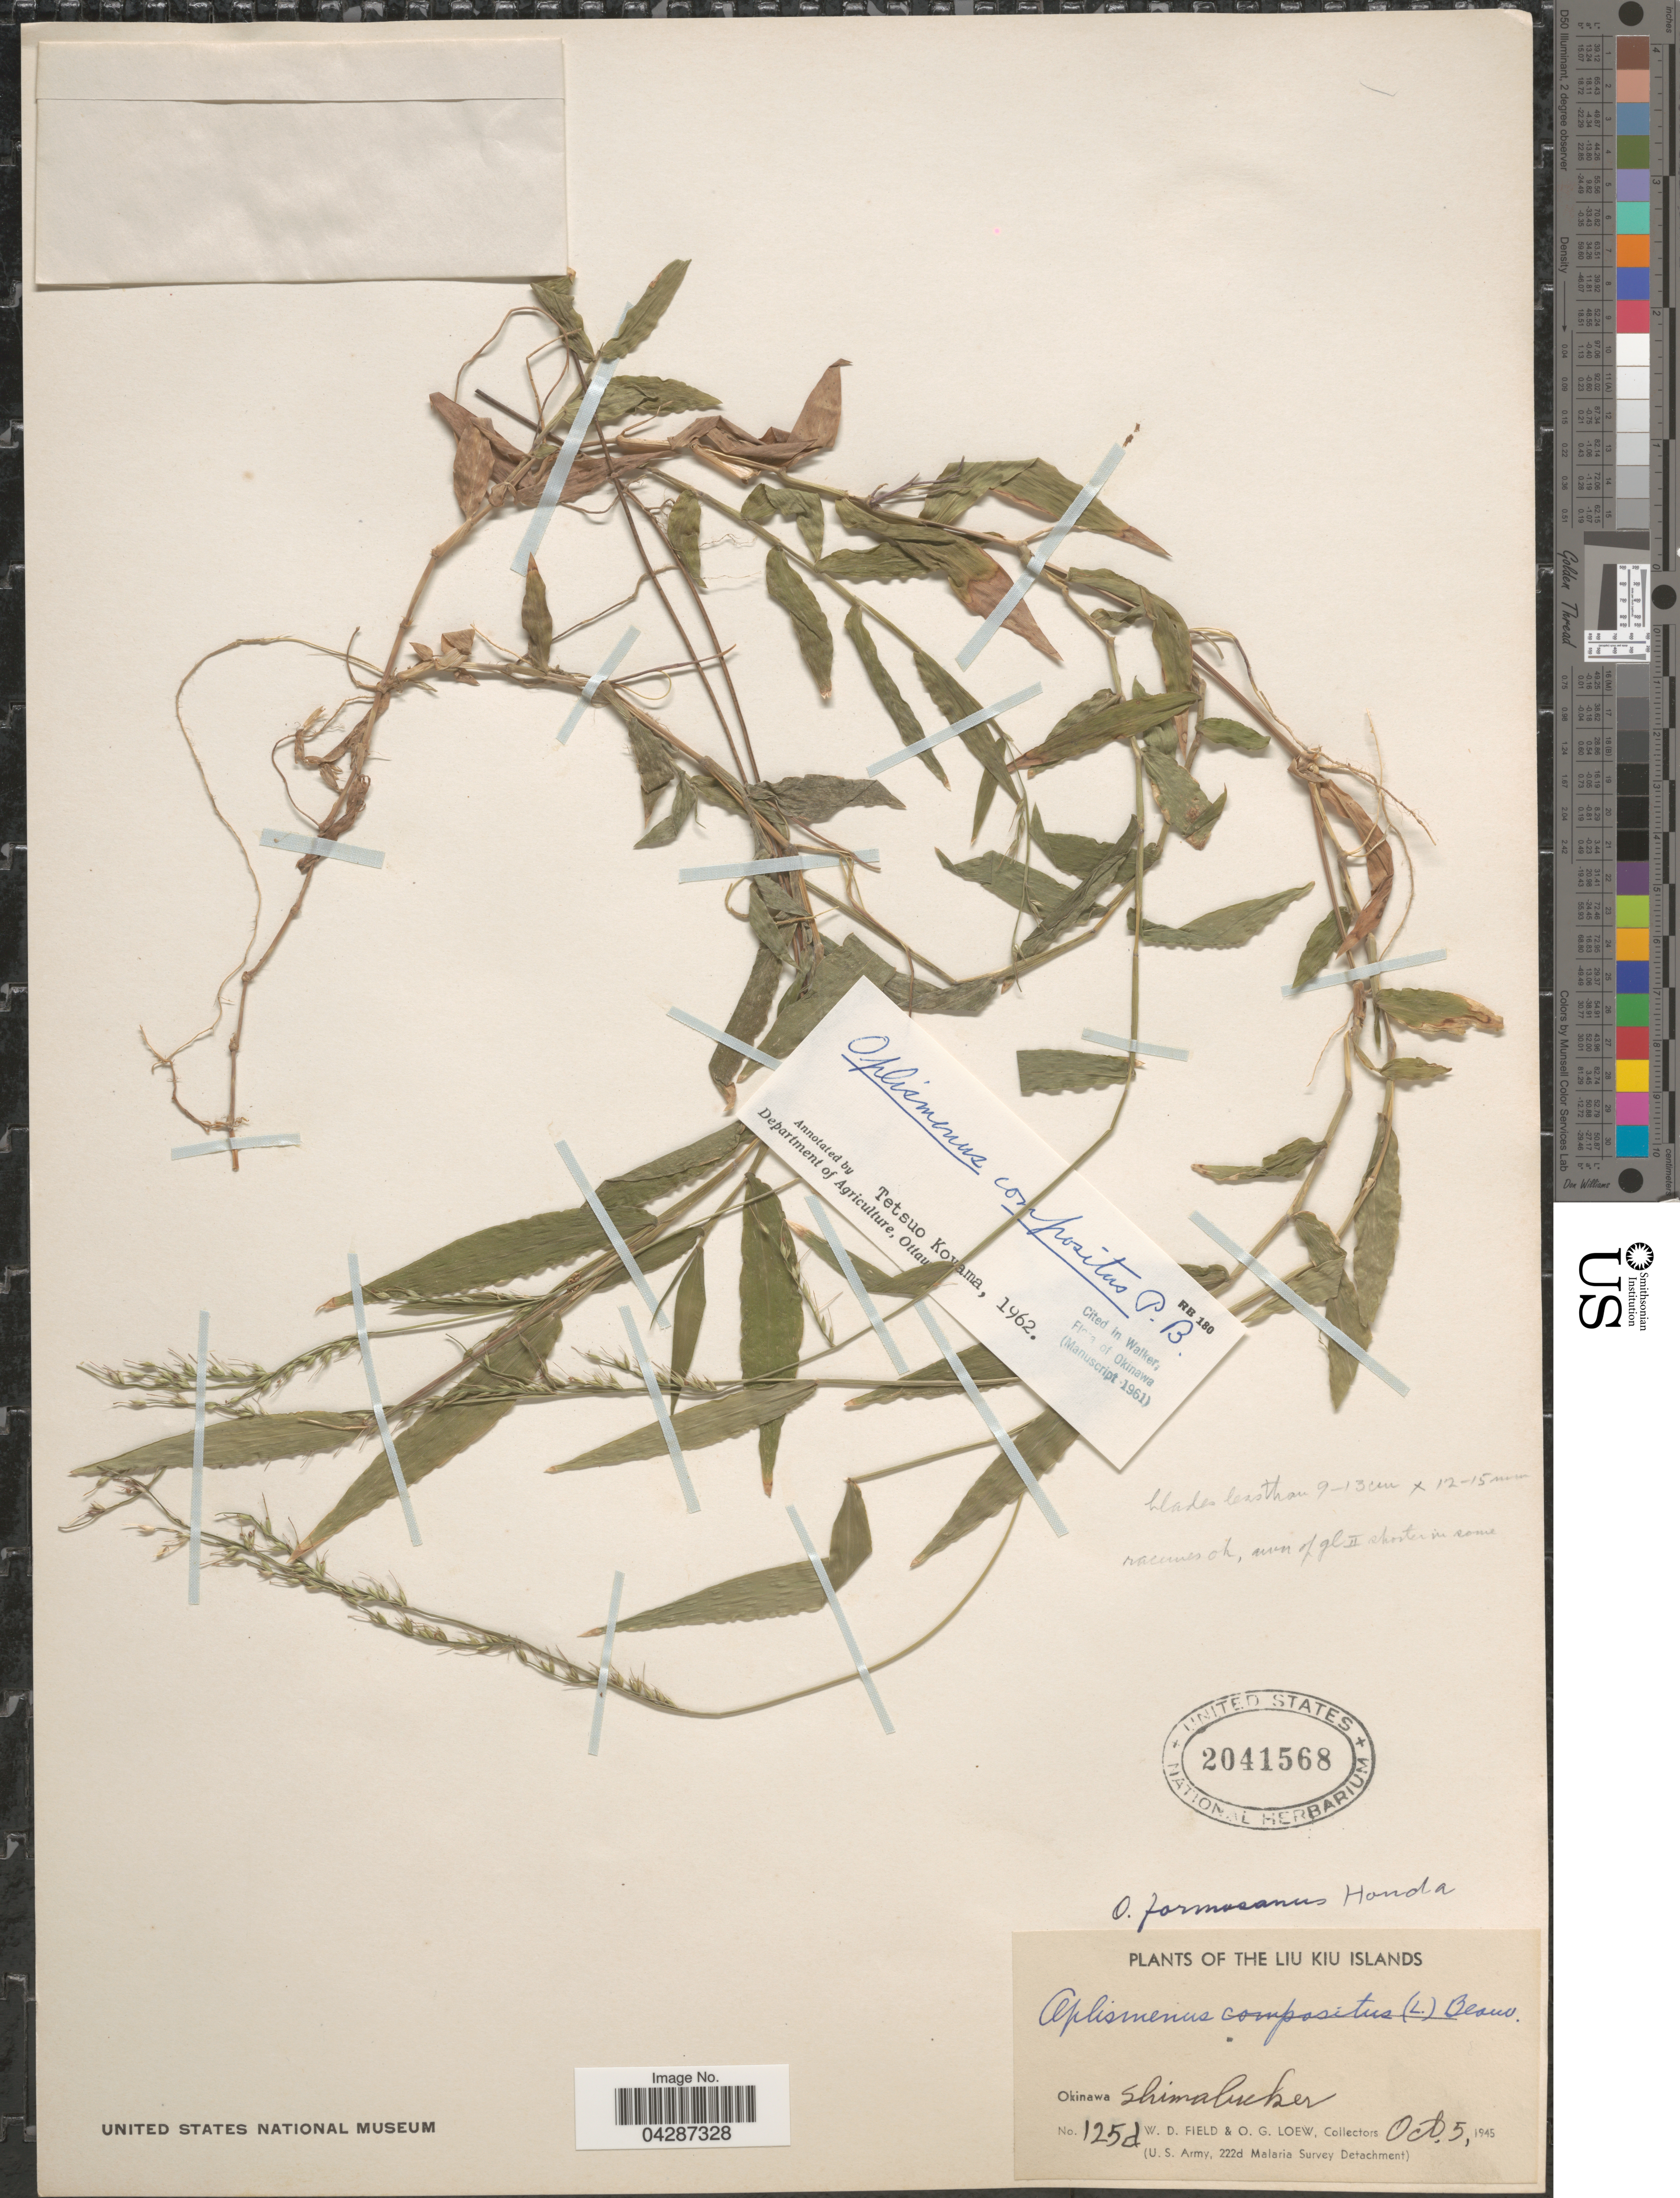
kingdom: Plantae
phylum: Tracheophyta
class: Liliopsida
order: Poales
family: Poaceae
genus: Oplismenus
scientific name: Oplismenus compositus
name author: (L.) P. Beauv.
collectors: W. D. Field & O. G. Loew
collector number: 125d*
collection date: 1945-10-05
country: Japan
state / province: Okinawa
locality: Liu Kiu Islands. Shimabuku. (U.S. Army, 222d Malaria Survey Detachment).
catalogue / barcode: US 2041568